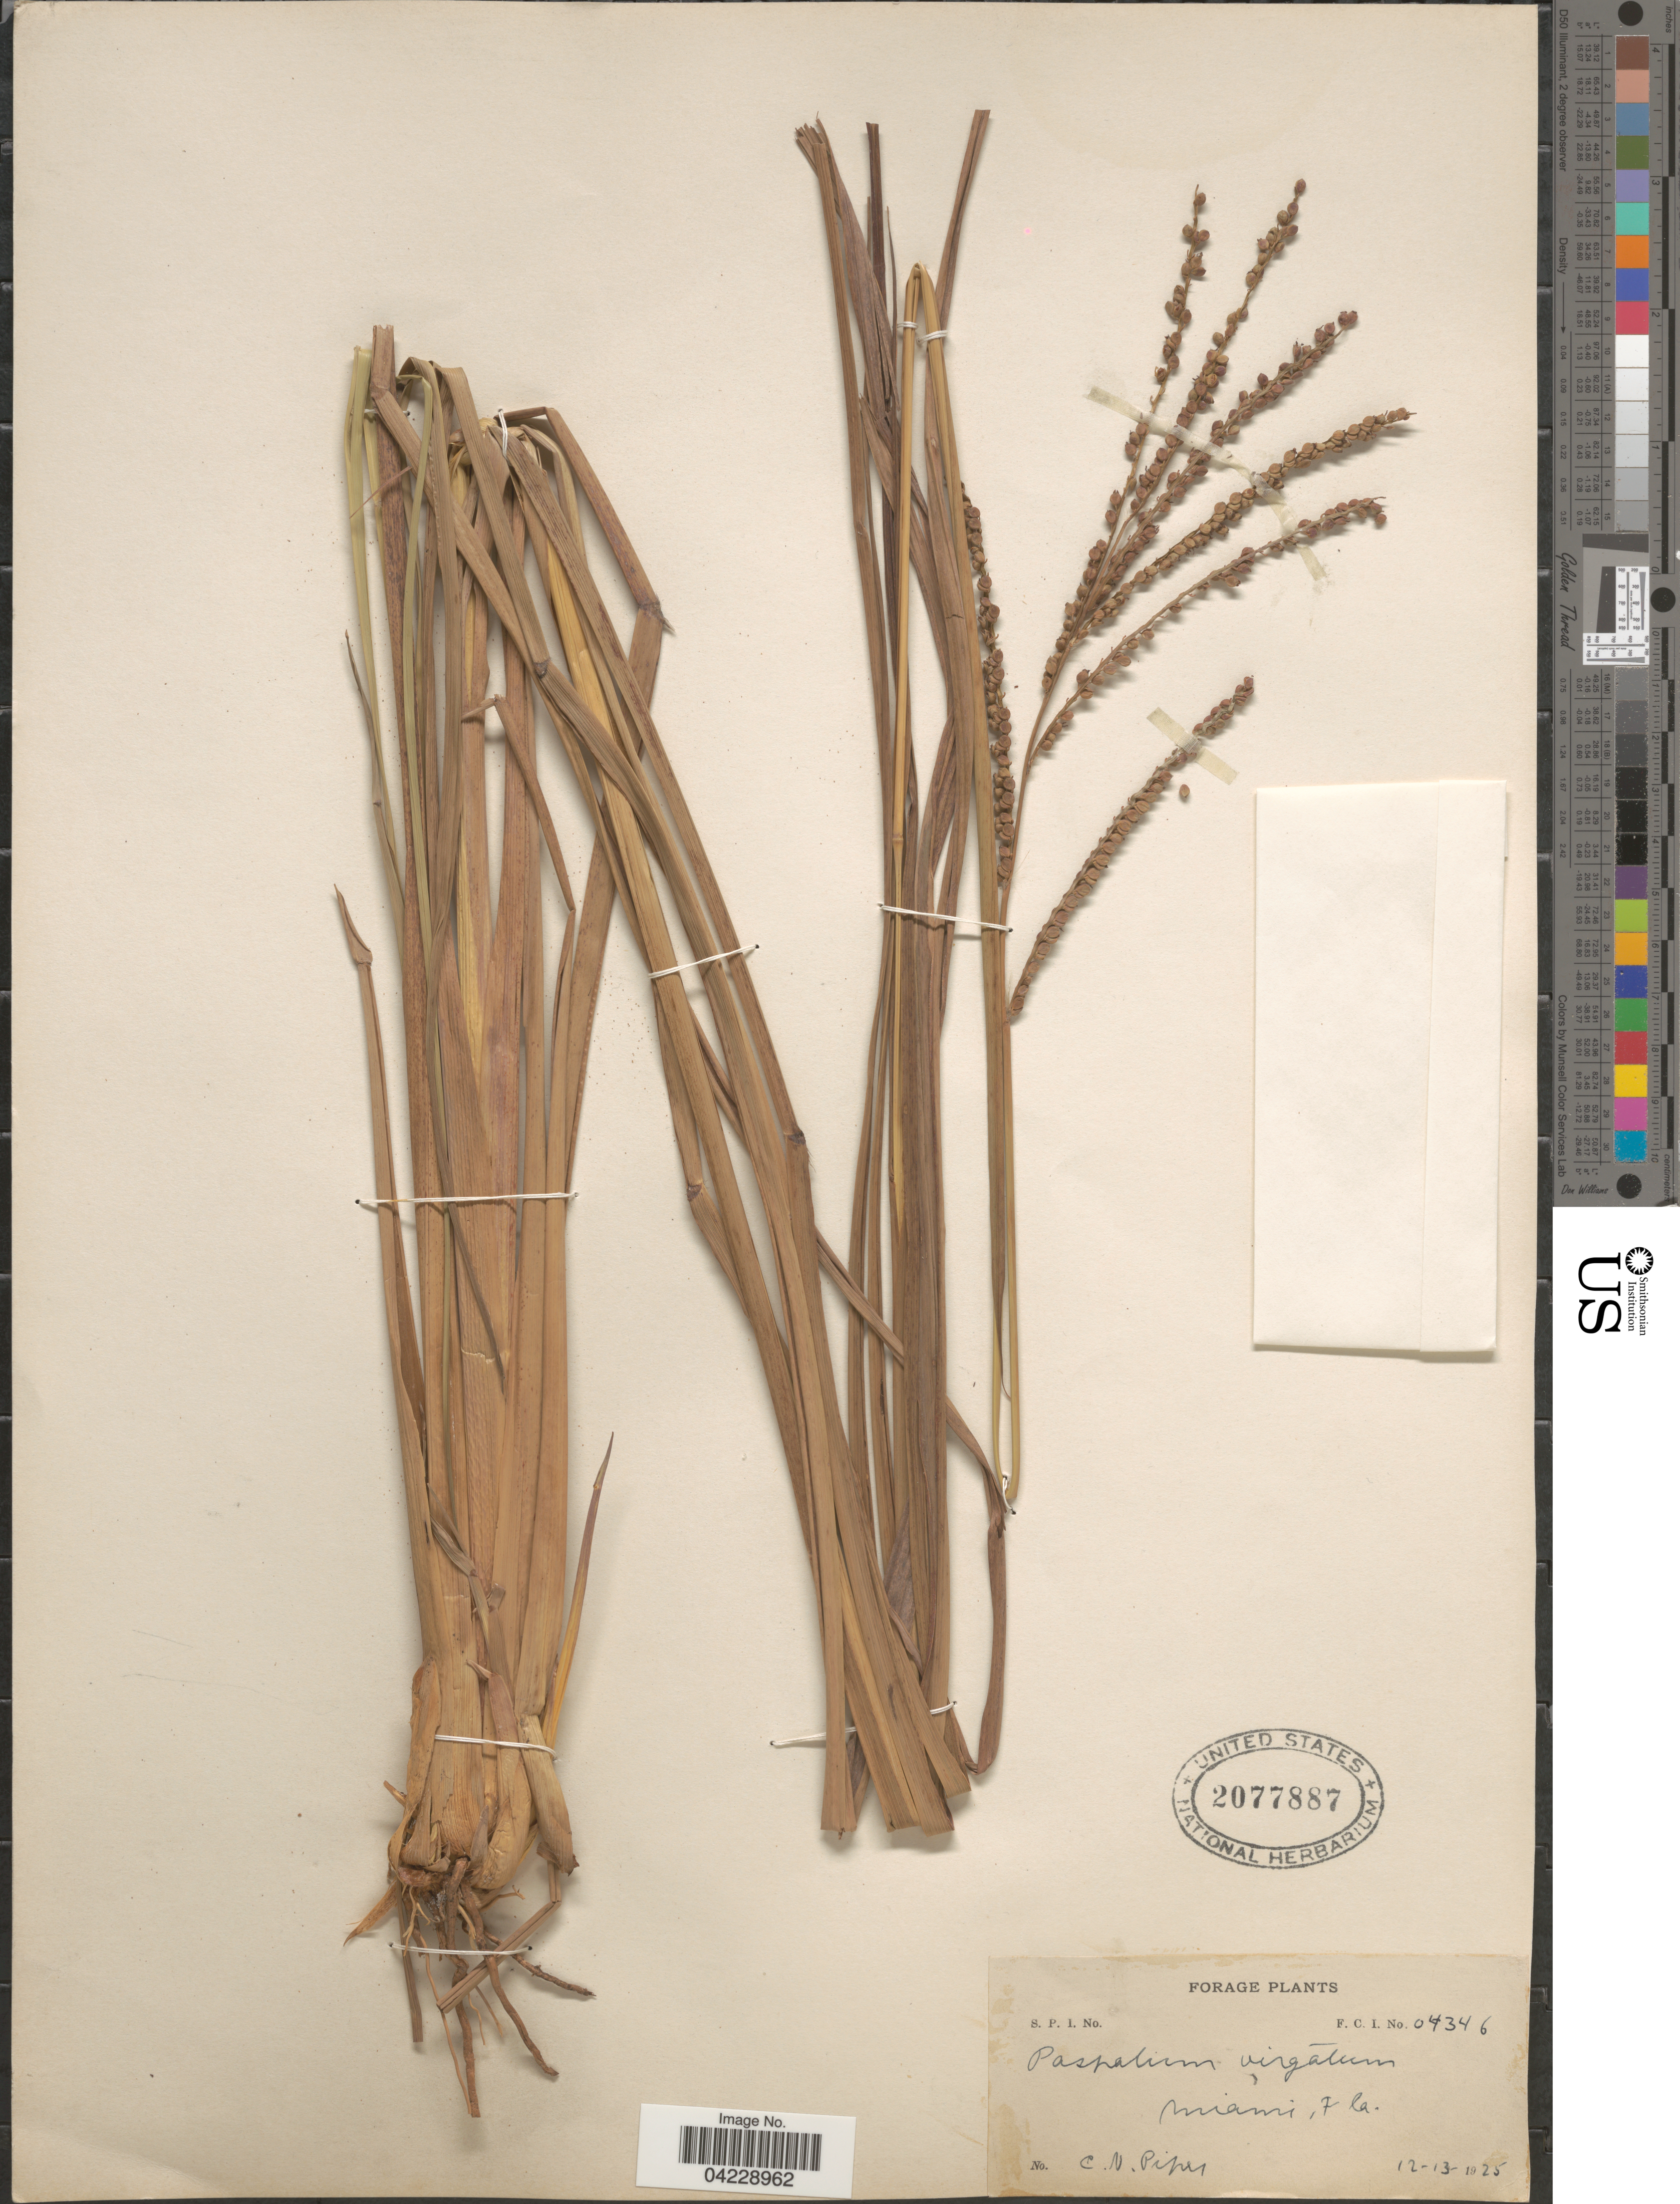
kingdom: Plantae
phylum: Tracheophyta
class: Liliopsida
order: Poales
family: Poaceae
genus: Paspalum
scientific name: Paspalum virgatum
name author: L.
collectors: C. V. Piper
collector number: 04346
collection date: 1925-12-13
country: United States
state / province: Florida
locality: Miami.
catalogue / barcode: US 2077887